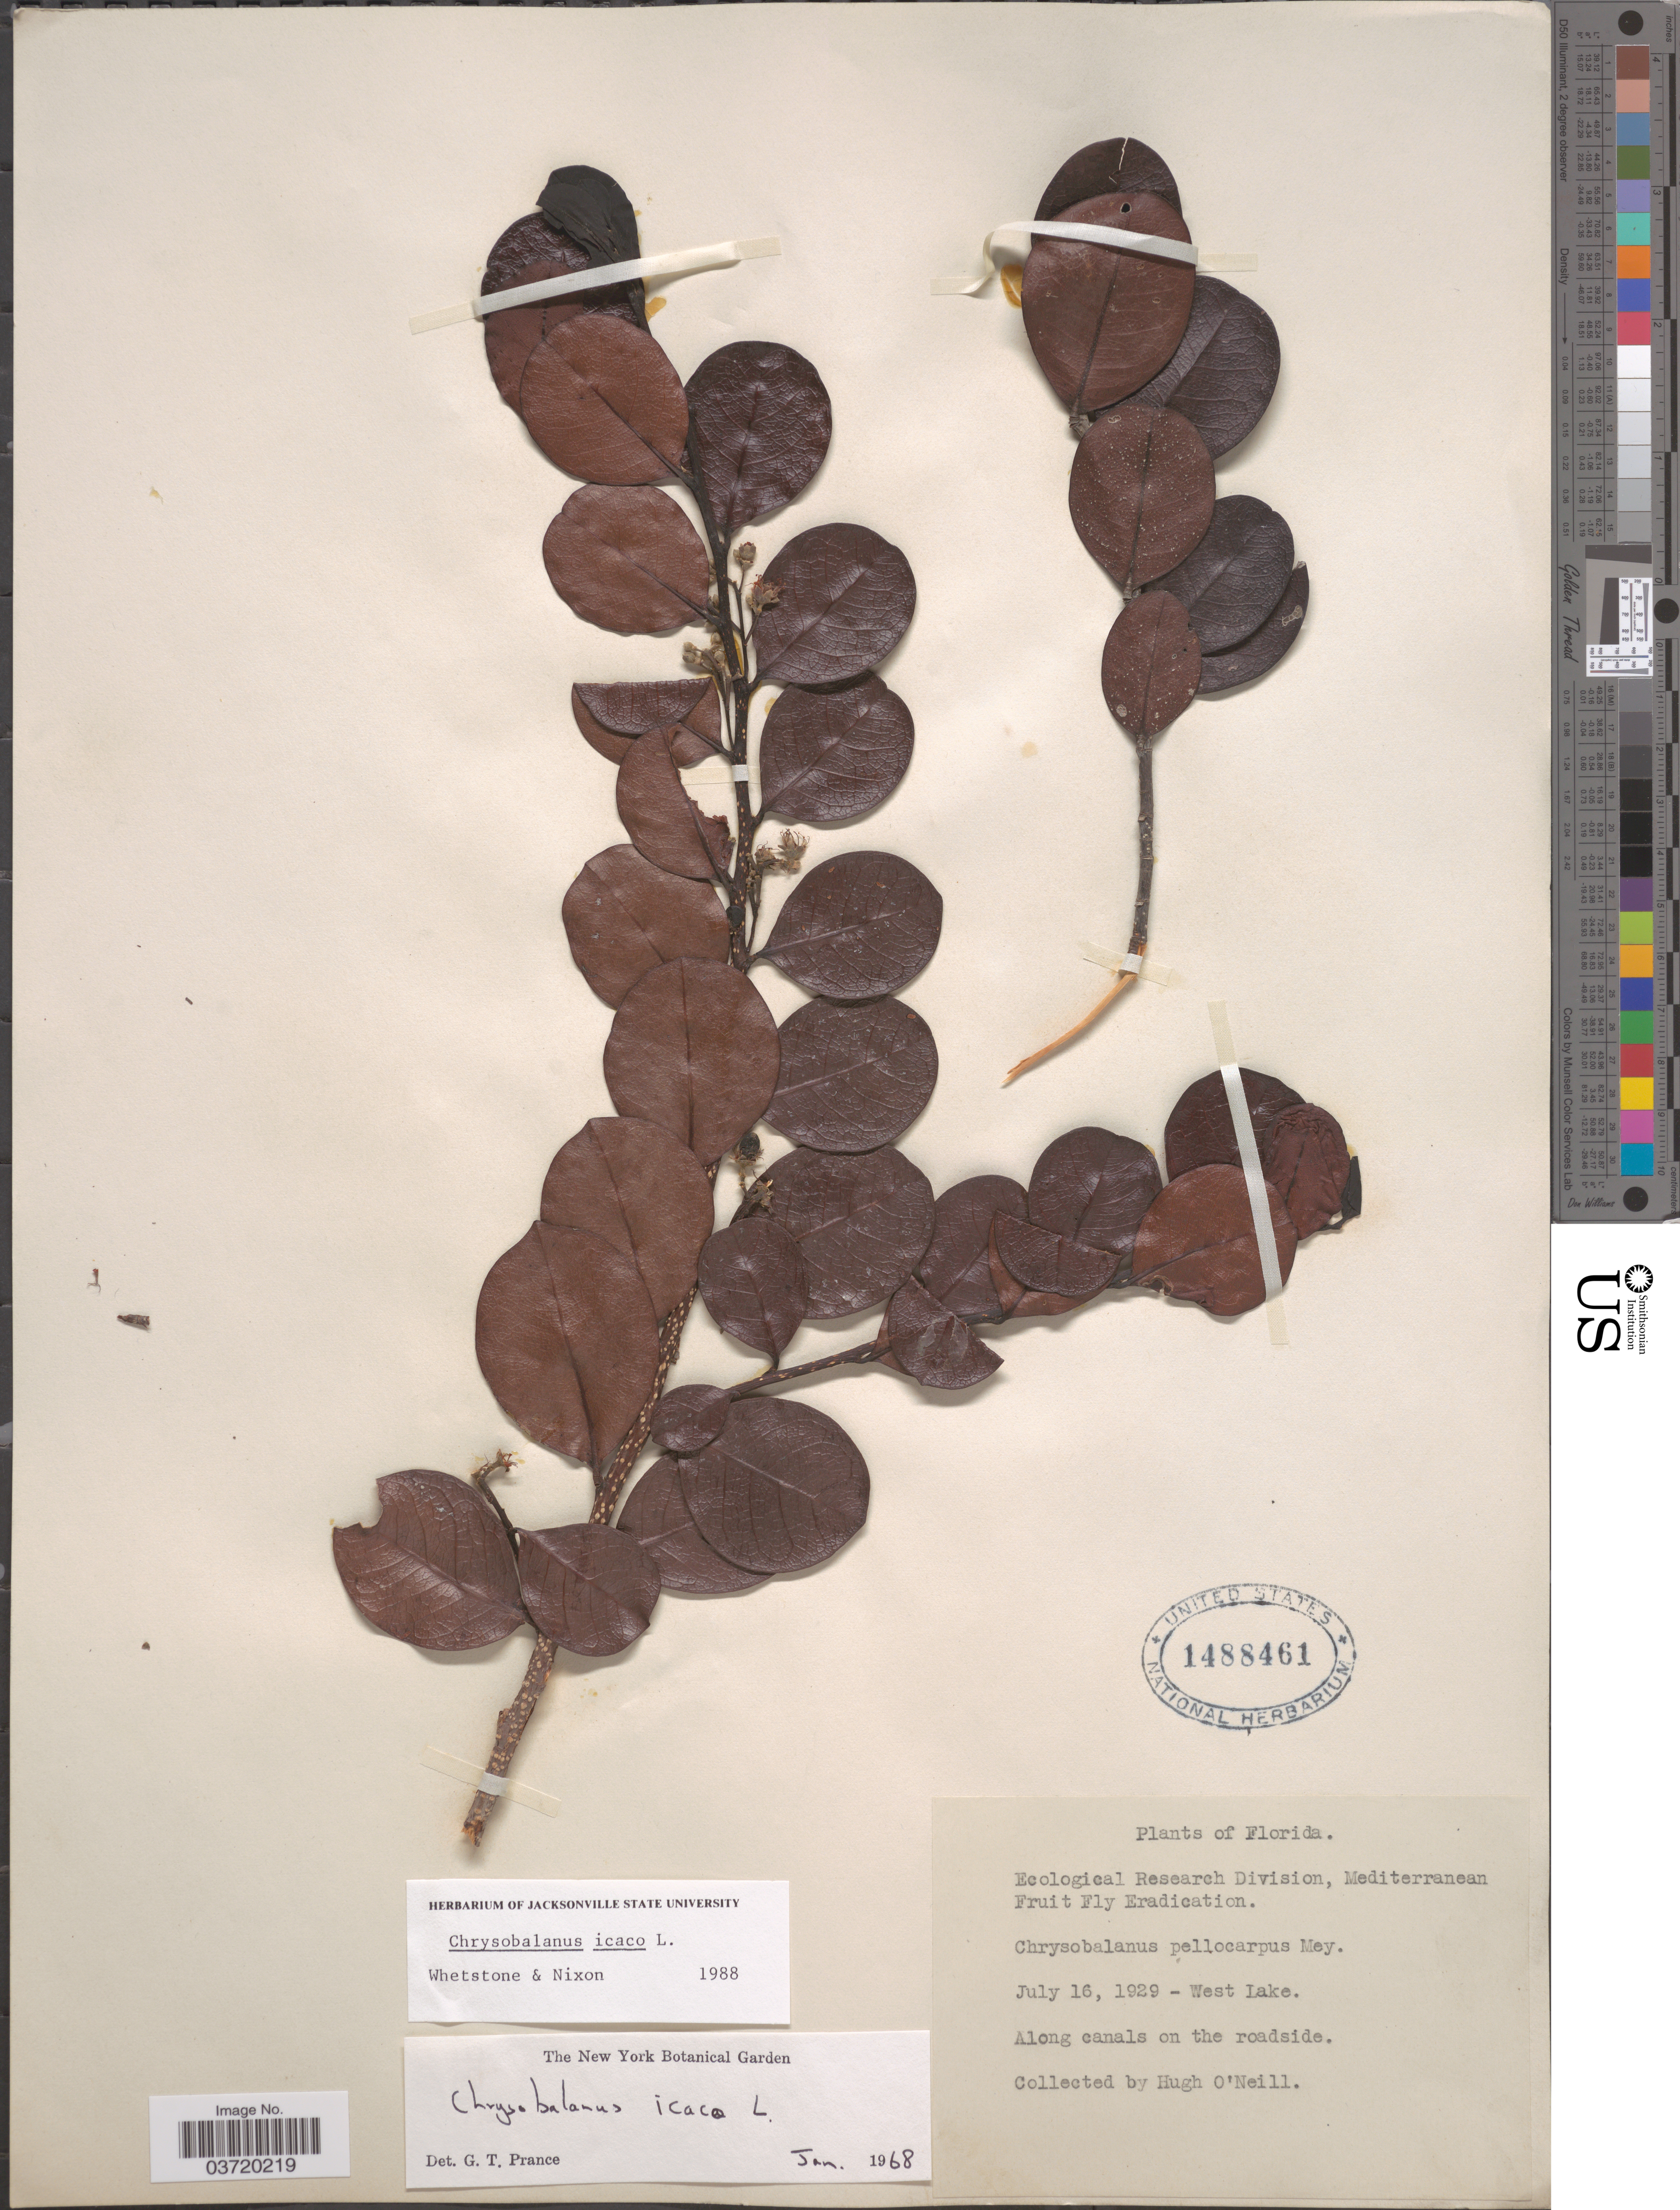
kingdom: Plantae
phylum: Tracheophyta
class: Magnoliopsida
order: Malpighiales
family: Chrysobalanaceae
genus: Chrysobalanus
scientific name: Chrysobalanus icaco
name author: L.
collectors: H. O'Neill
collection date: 1929-07-16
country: United States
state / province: Florida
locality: West Lake. Along canals on the roadside.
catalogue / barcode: US 1488461